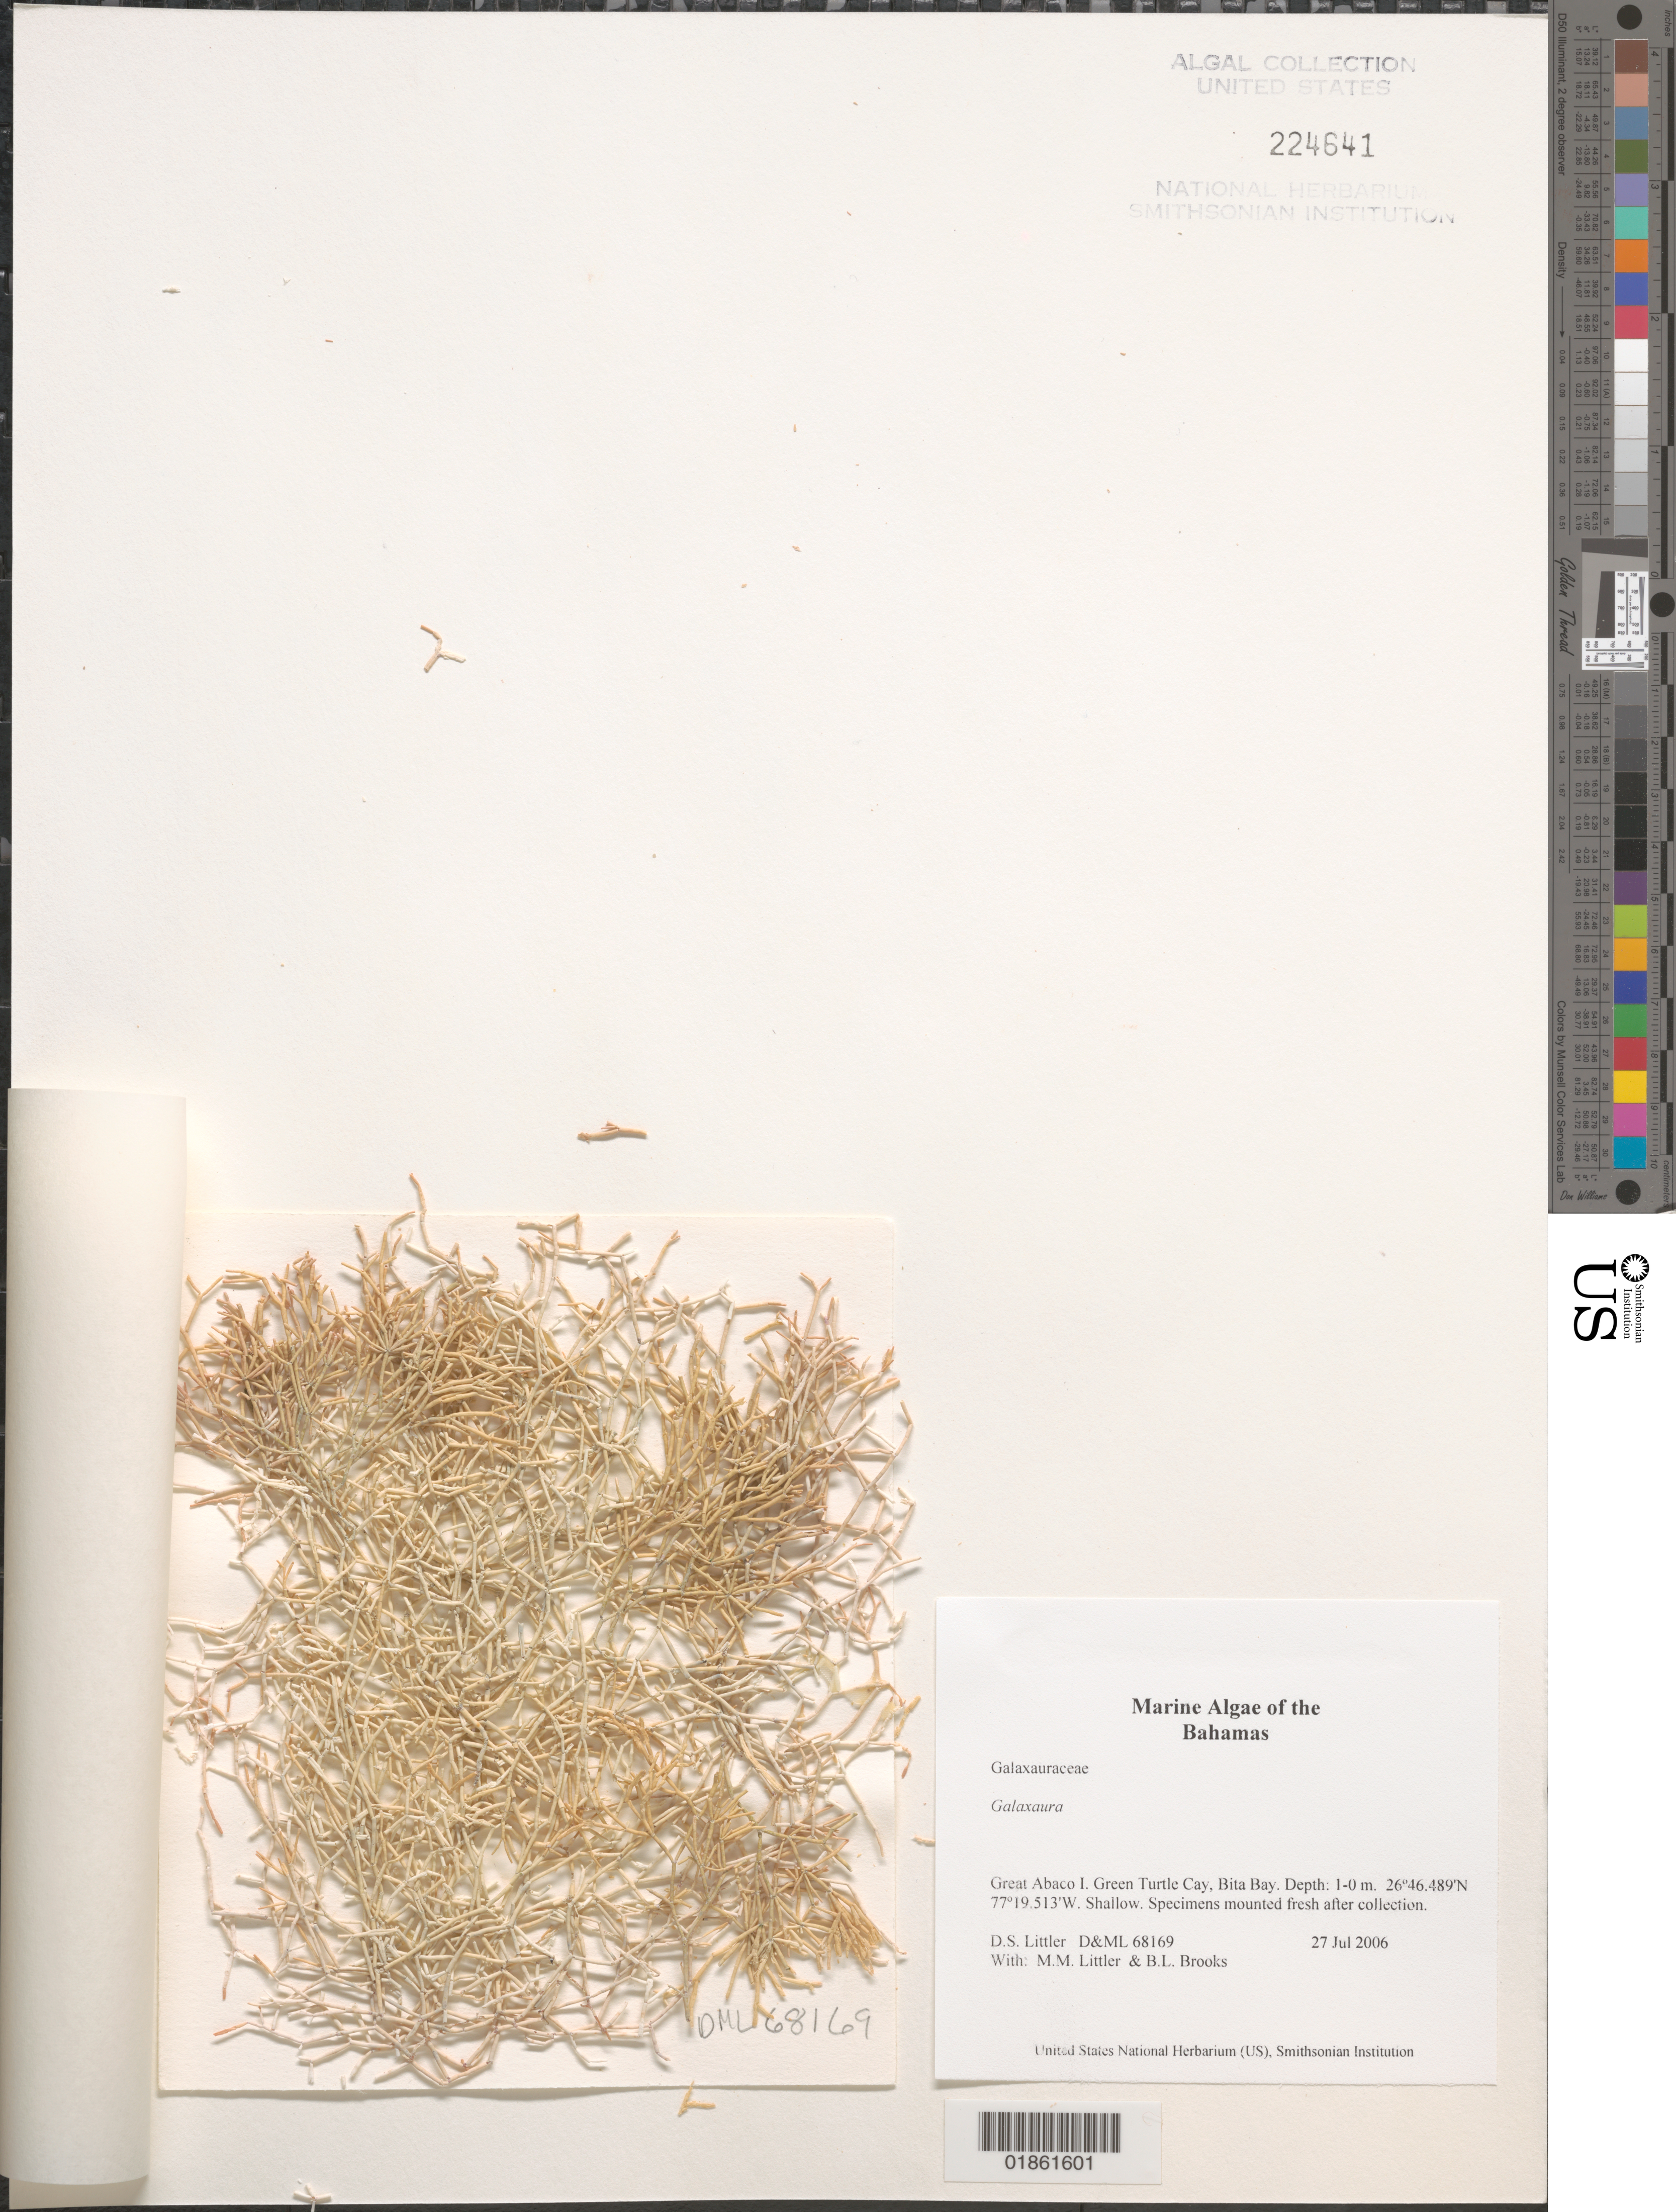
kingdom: Plantae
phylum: Rhodophyta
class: Florideophyceae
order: Nemaliales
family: Galaxauraceae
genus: Galaxaura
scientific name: Galaxaura sp.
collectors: D. S. Littler, M. M. Littler & B. Lapointe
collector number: D&ML 68169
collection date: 2006-07-27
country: Bahamas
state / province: Hope Town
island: Green Turtle Cay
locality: Abacos. Green Turtle Cay. Bita Bay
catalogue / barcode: US 224641